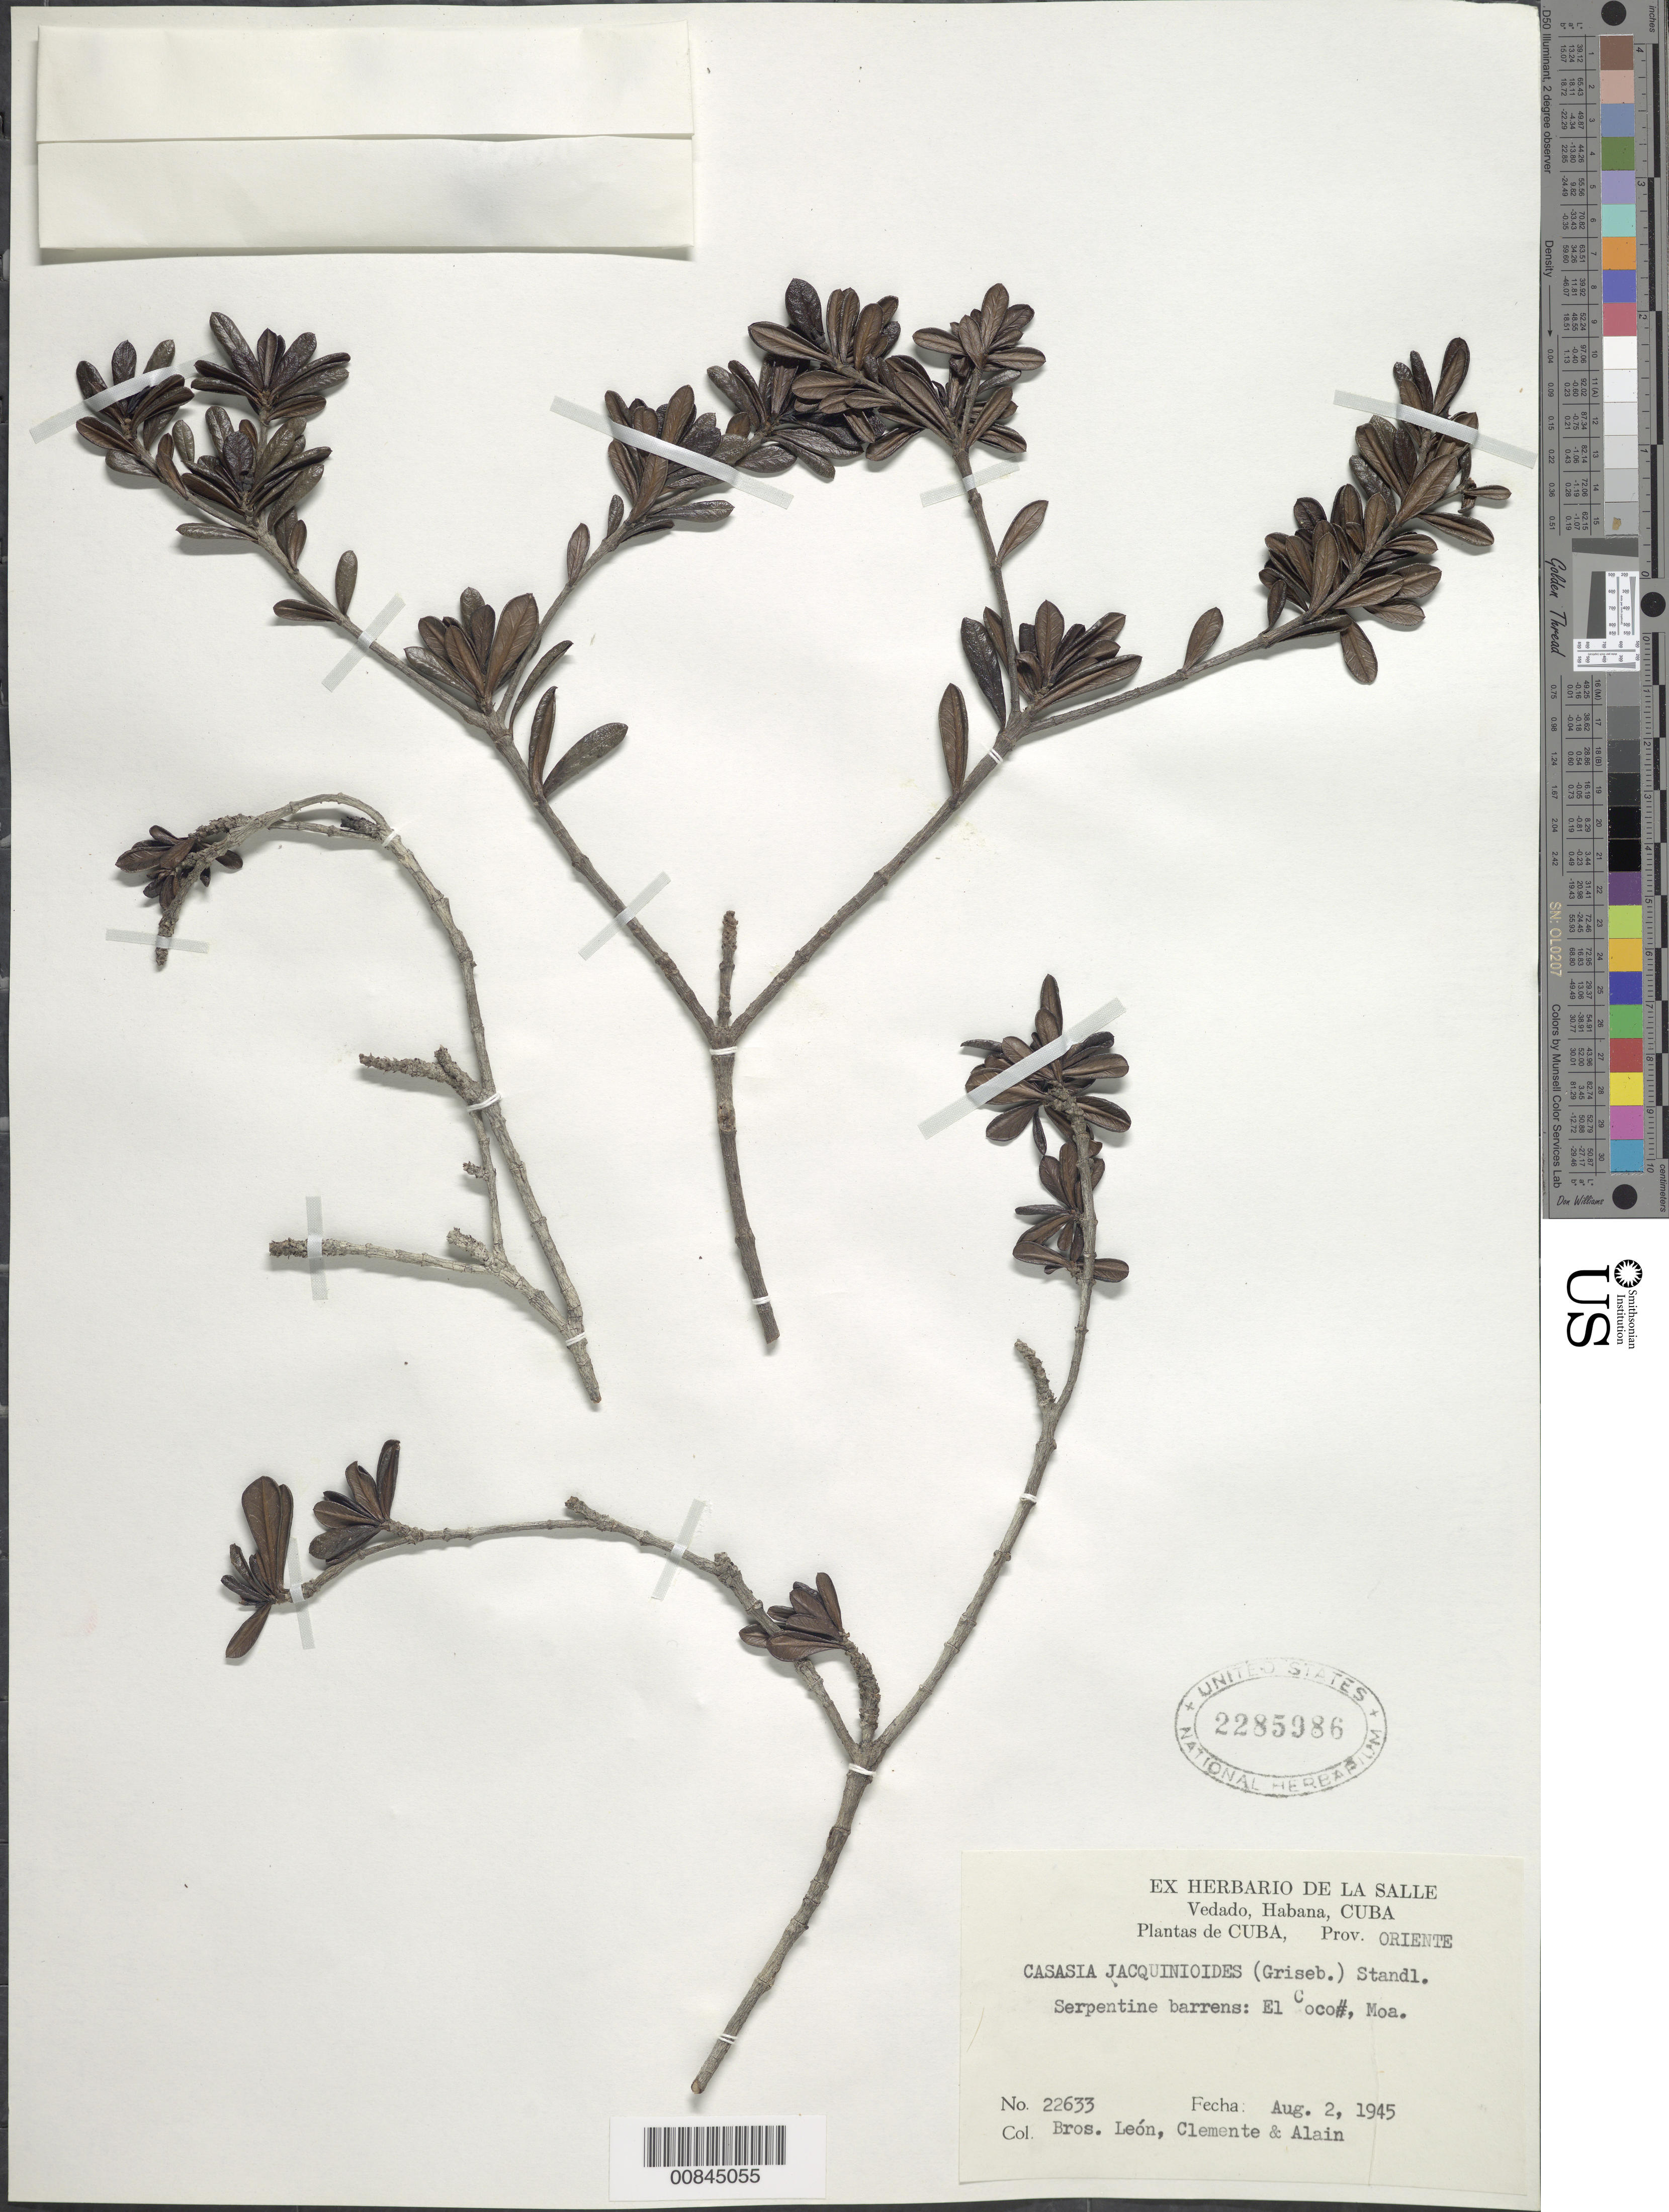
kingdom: Plantae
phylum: Tracheophyta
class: Magnoliopsida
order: Gentianales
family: Rubiaceae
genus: Casasia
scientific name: Casasia jacquinioides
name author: (Griseb.) Standl.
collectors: Bro. León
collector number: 22633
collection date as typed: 02 Aug 1945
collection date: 1945-08-02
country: Cuba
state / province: Oriente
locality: El Coco, Moa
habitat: Serpentine barrens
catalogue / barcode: US 2285986